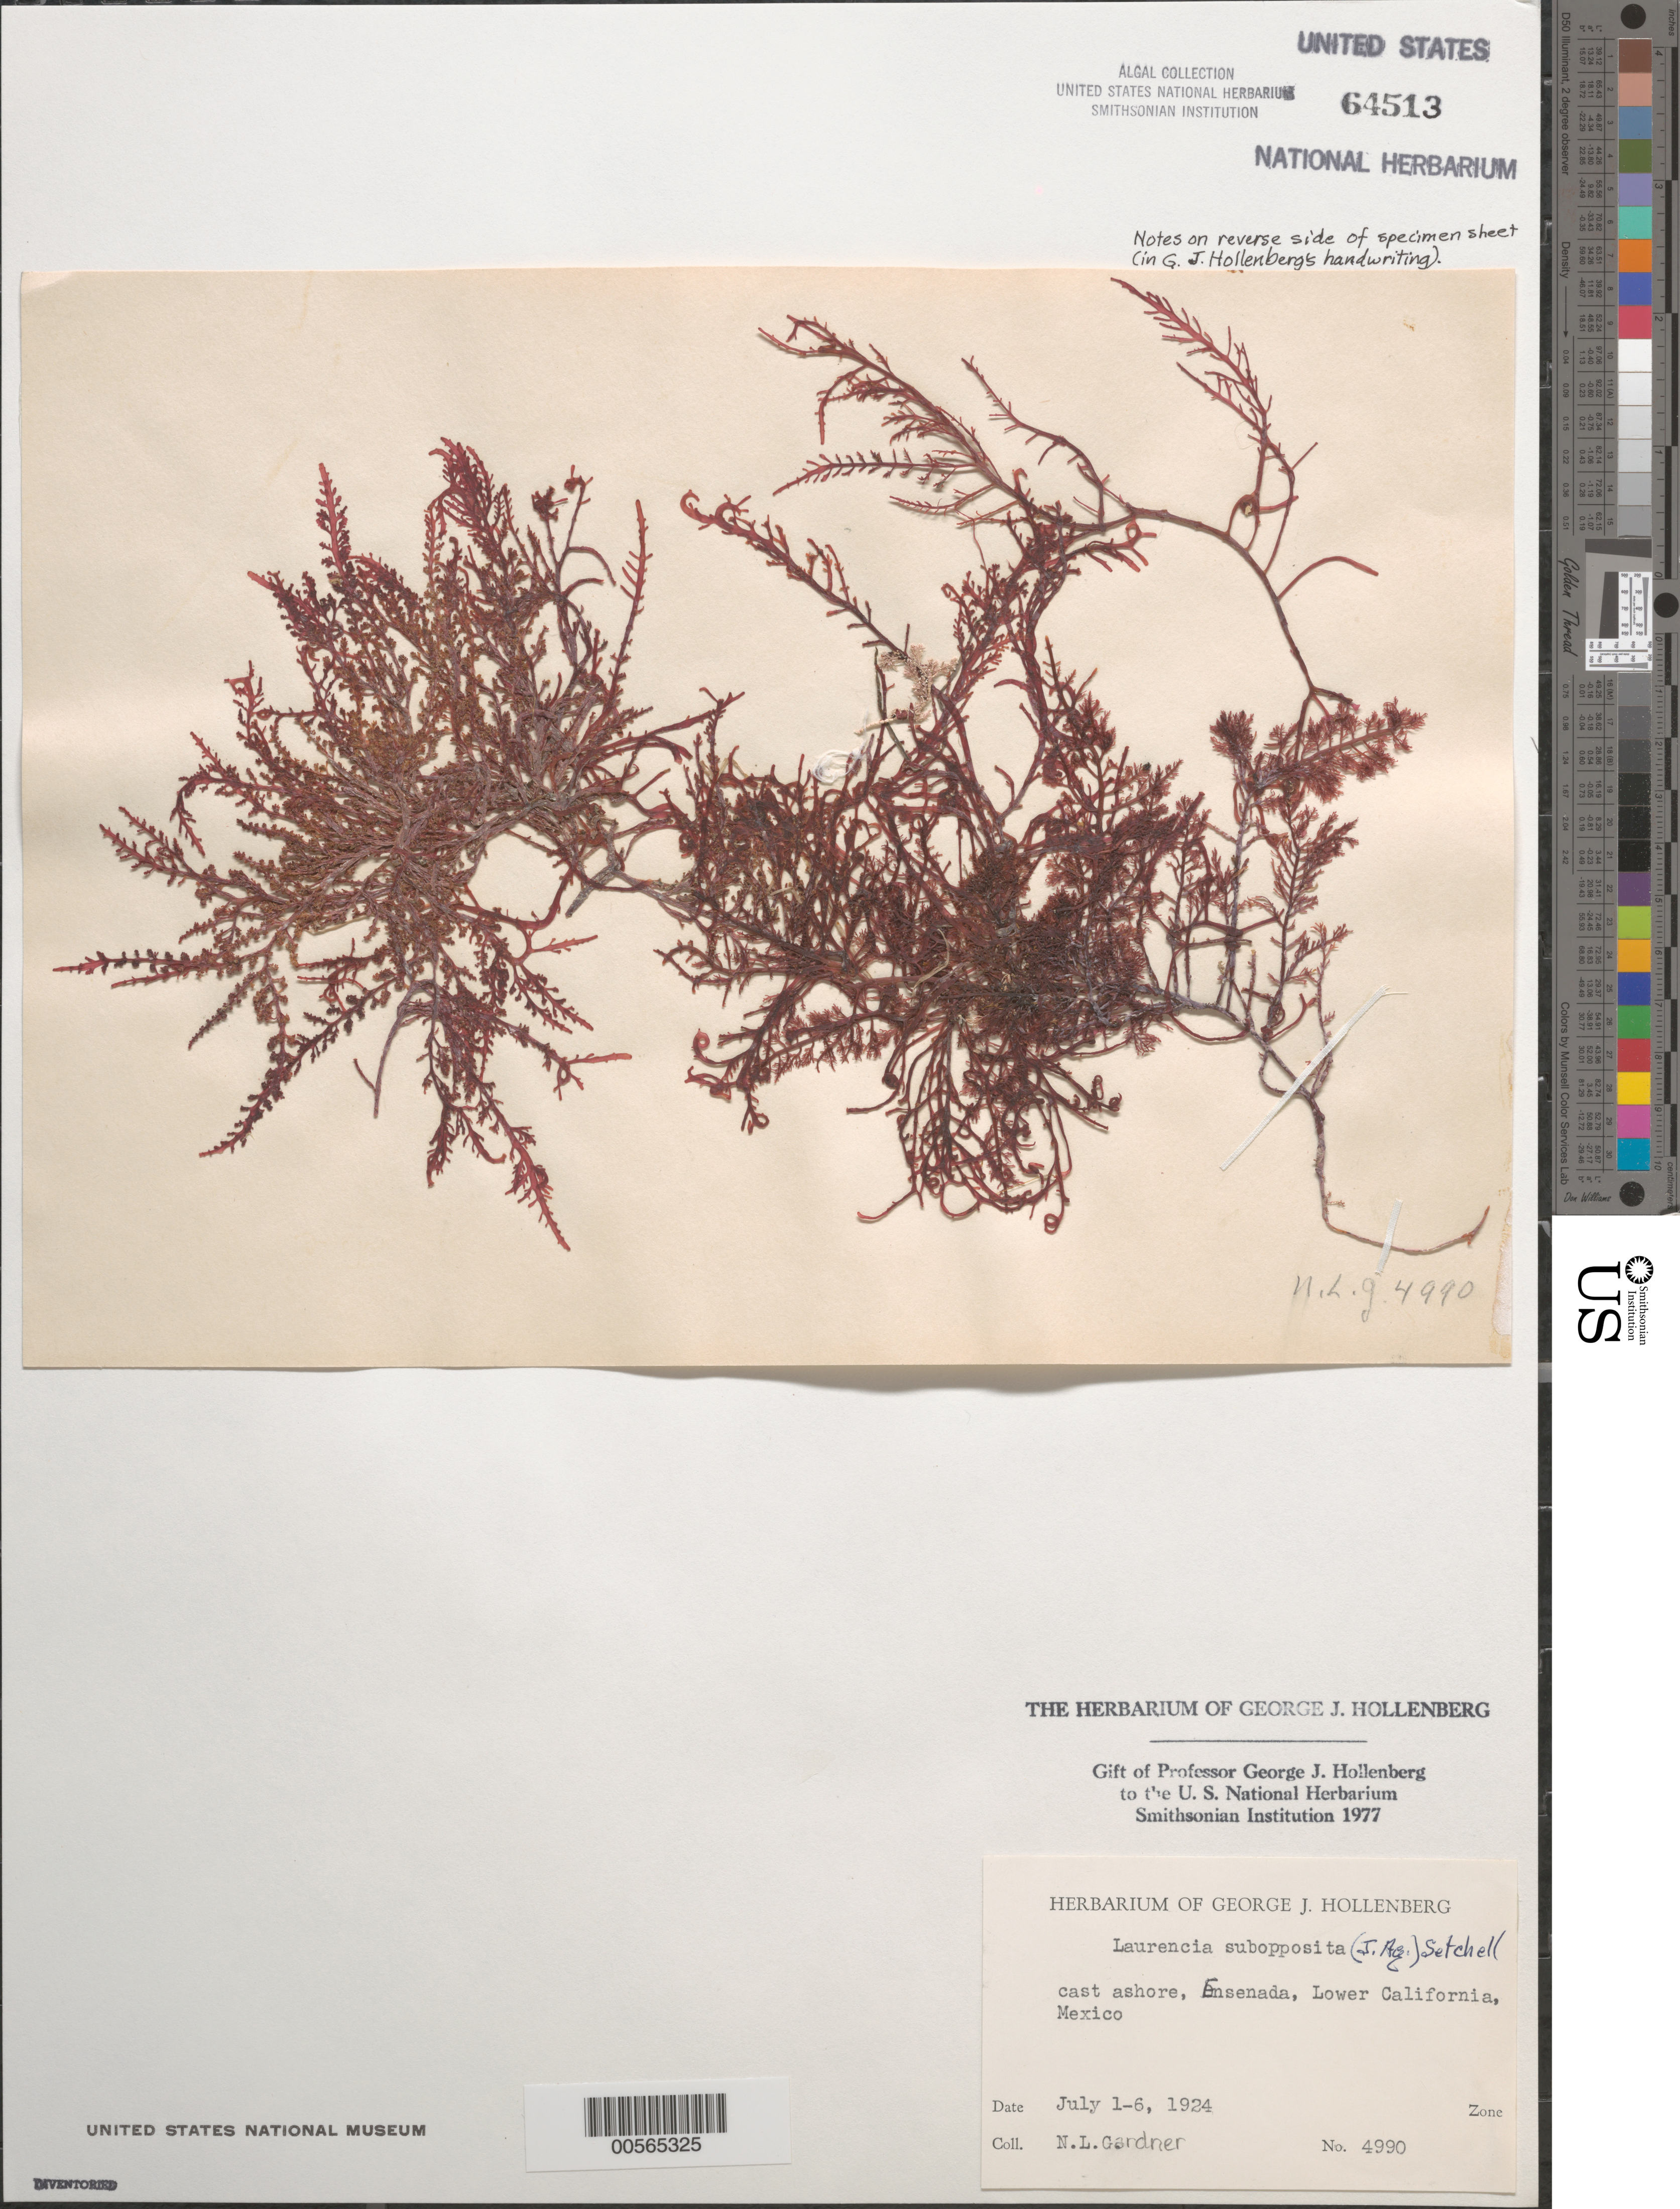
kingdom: Plantae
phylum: Rhodophyta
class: Florideophyceae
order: Ceramiales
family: Rhodomelaceae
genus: Laurencia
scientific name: Laurencia subopposita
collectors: N. Gardner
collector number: NLG 4990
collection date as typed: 01 Jul 1924 to 06 Jul 1924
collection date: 1924-07-01/1924-07-06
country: Mexico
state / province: Baja California Norte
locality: Ensenada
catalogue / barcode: US 64513